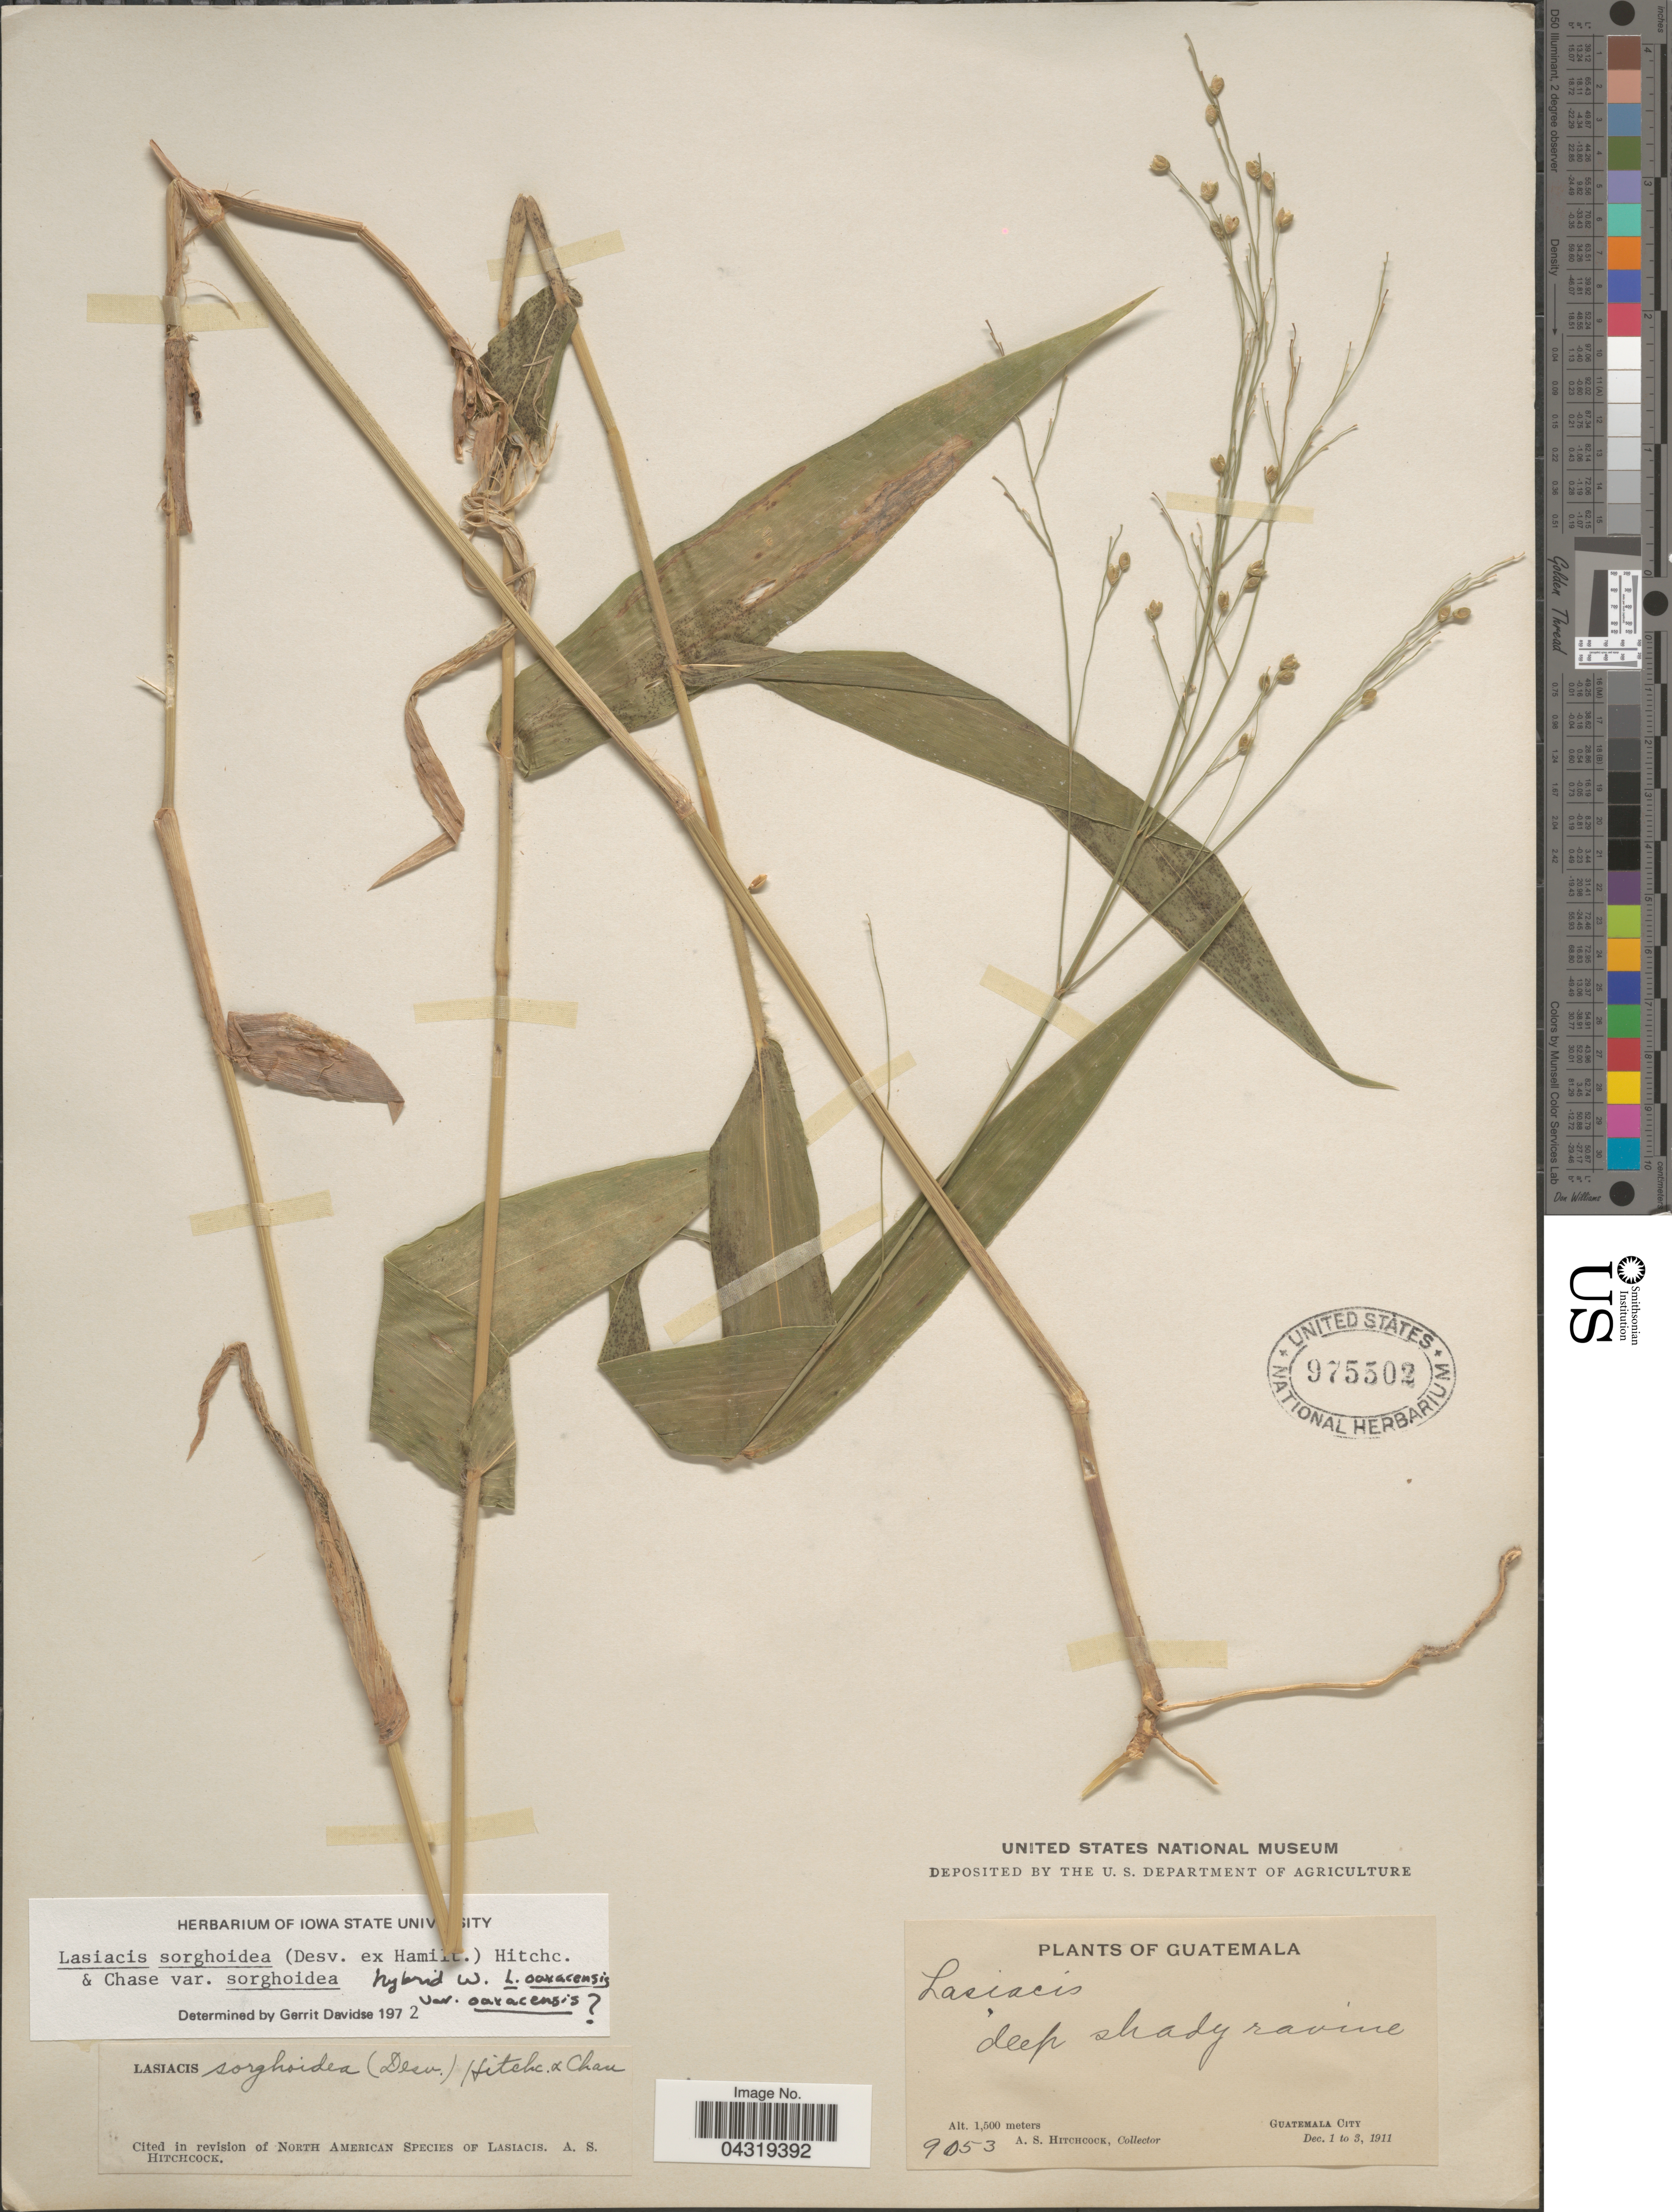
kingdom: Plantae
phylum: Tracheophyta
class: Liliopsida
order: Poales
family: Poaceae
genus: Lasiacis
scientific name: Lasiacis sorghoidea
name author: (Desv. ex Ham.) Hitchc. & Chase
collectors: A. S. Hitchcock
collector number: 9053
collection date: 1911-12-01/1911-12-03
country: Guatemala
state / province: Guatemala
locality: Deep shady ravine. Guatemala City.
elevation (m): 1500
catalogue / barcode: US 975502